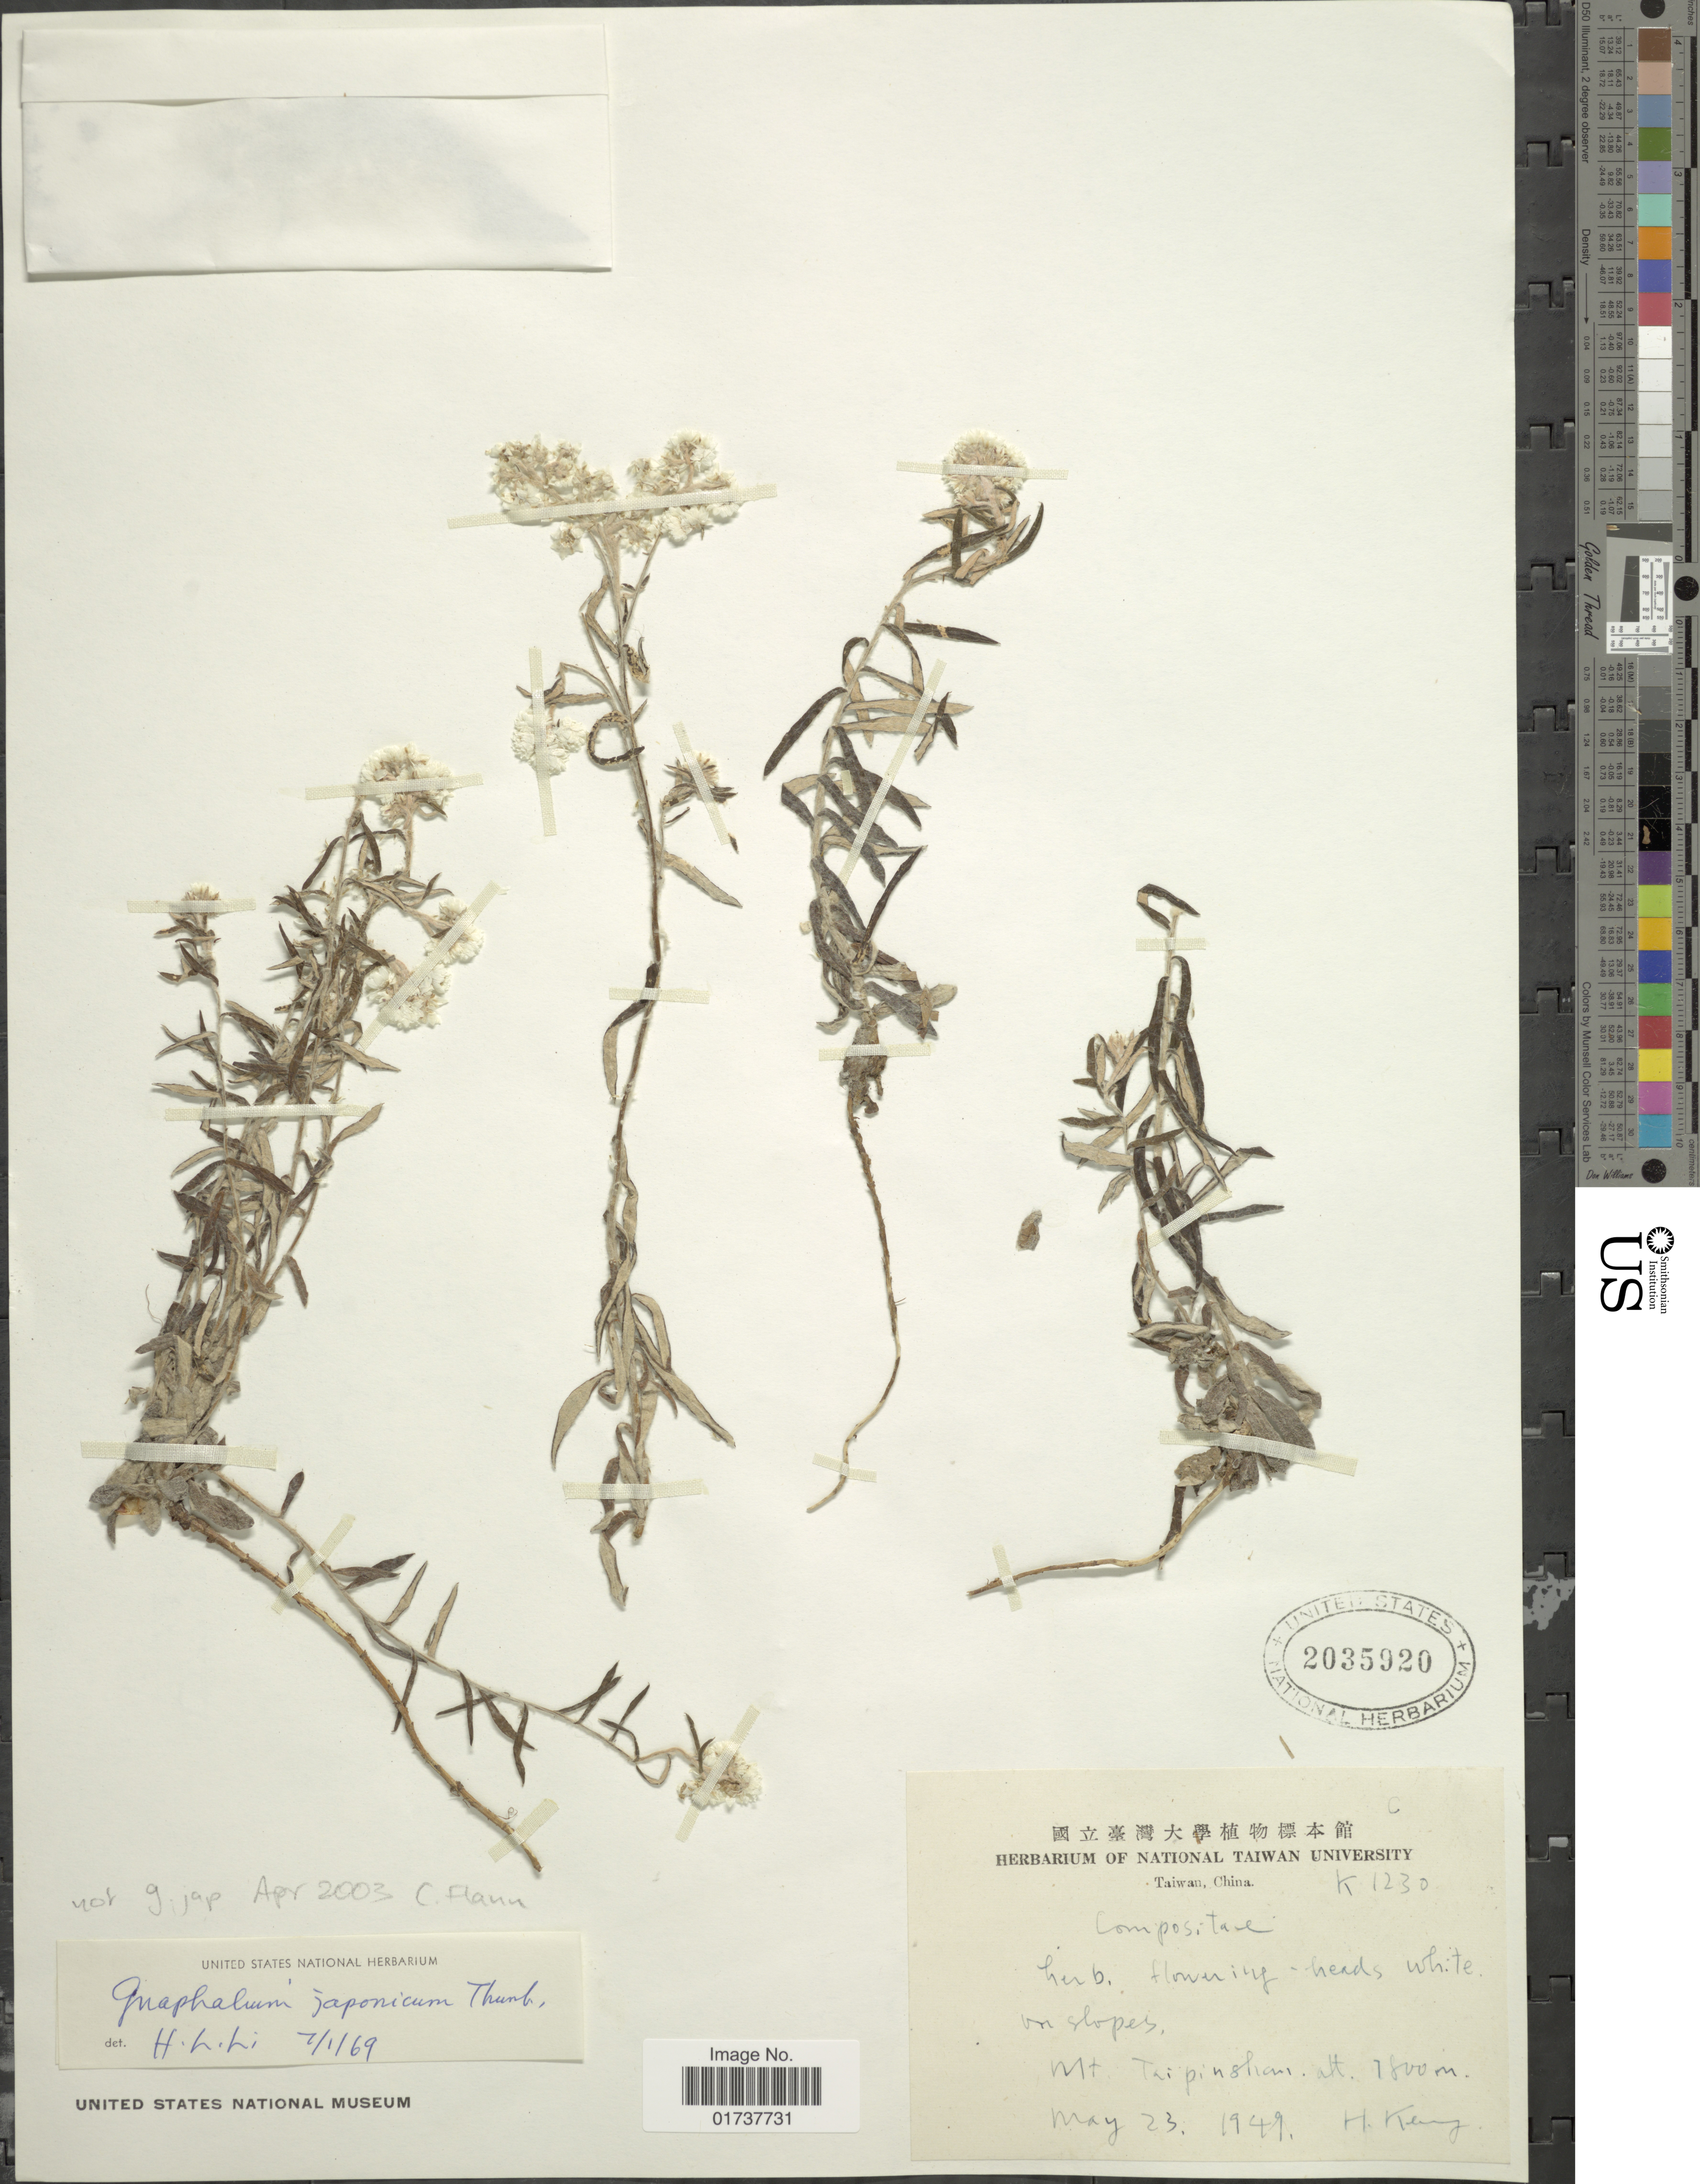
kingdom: Plantae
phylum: Tracheophyta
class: Magnoliopsida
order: Asterales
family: Asteraceae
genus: Gnaphalium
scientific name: Gnaphalium sp.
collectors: H. Kenry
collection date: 1949-05-23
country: Taiwan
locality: Mt. Taipinshan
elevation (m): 1800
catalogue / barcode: US 2035920